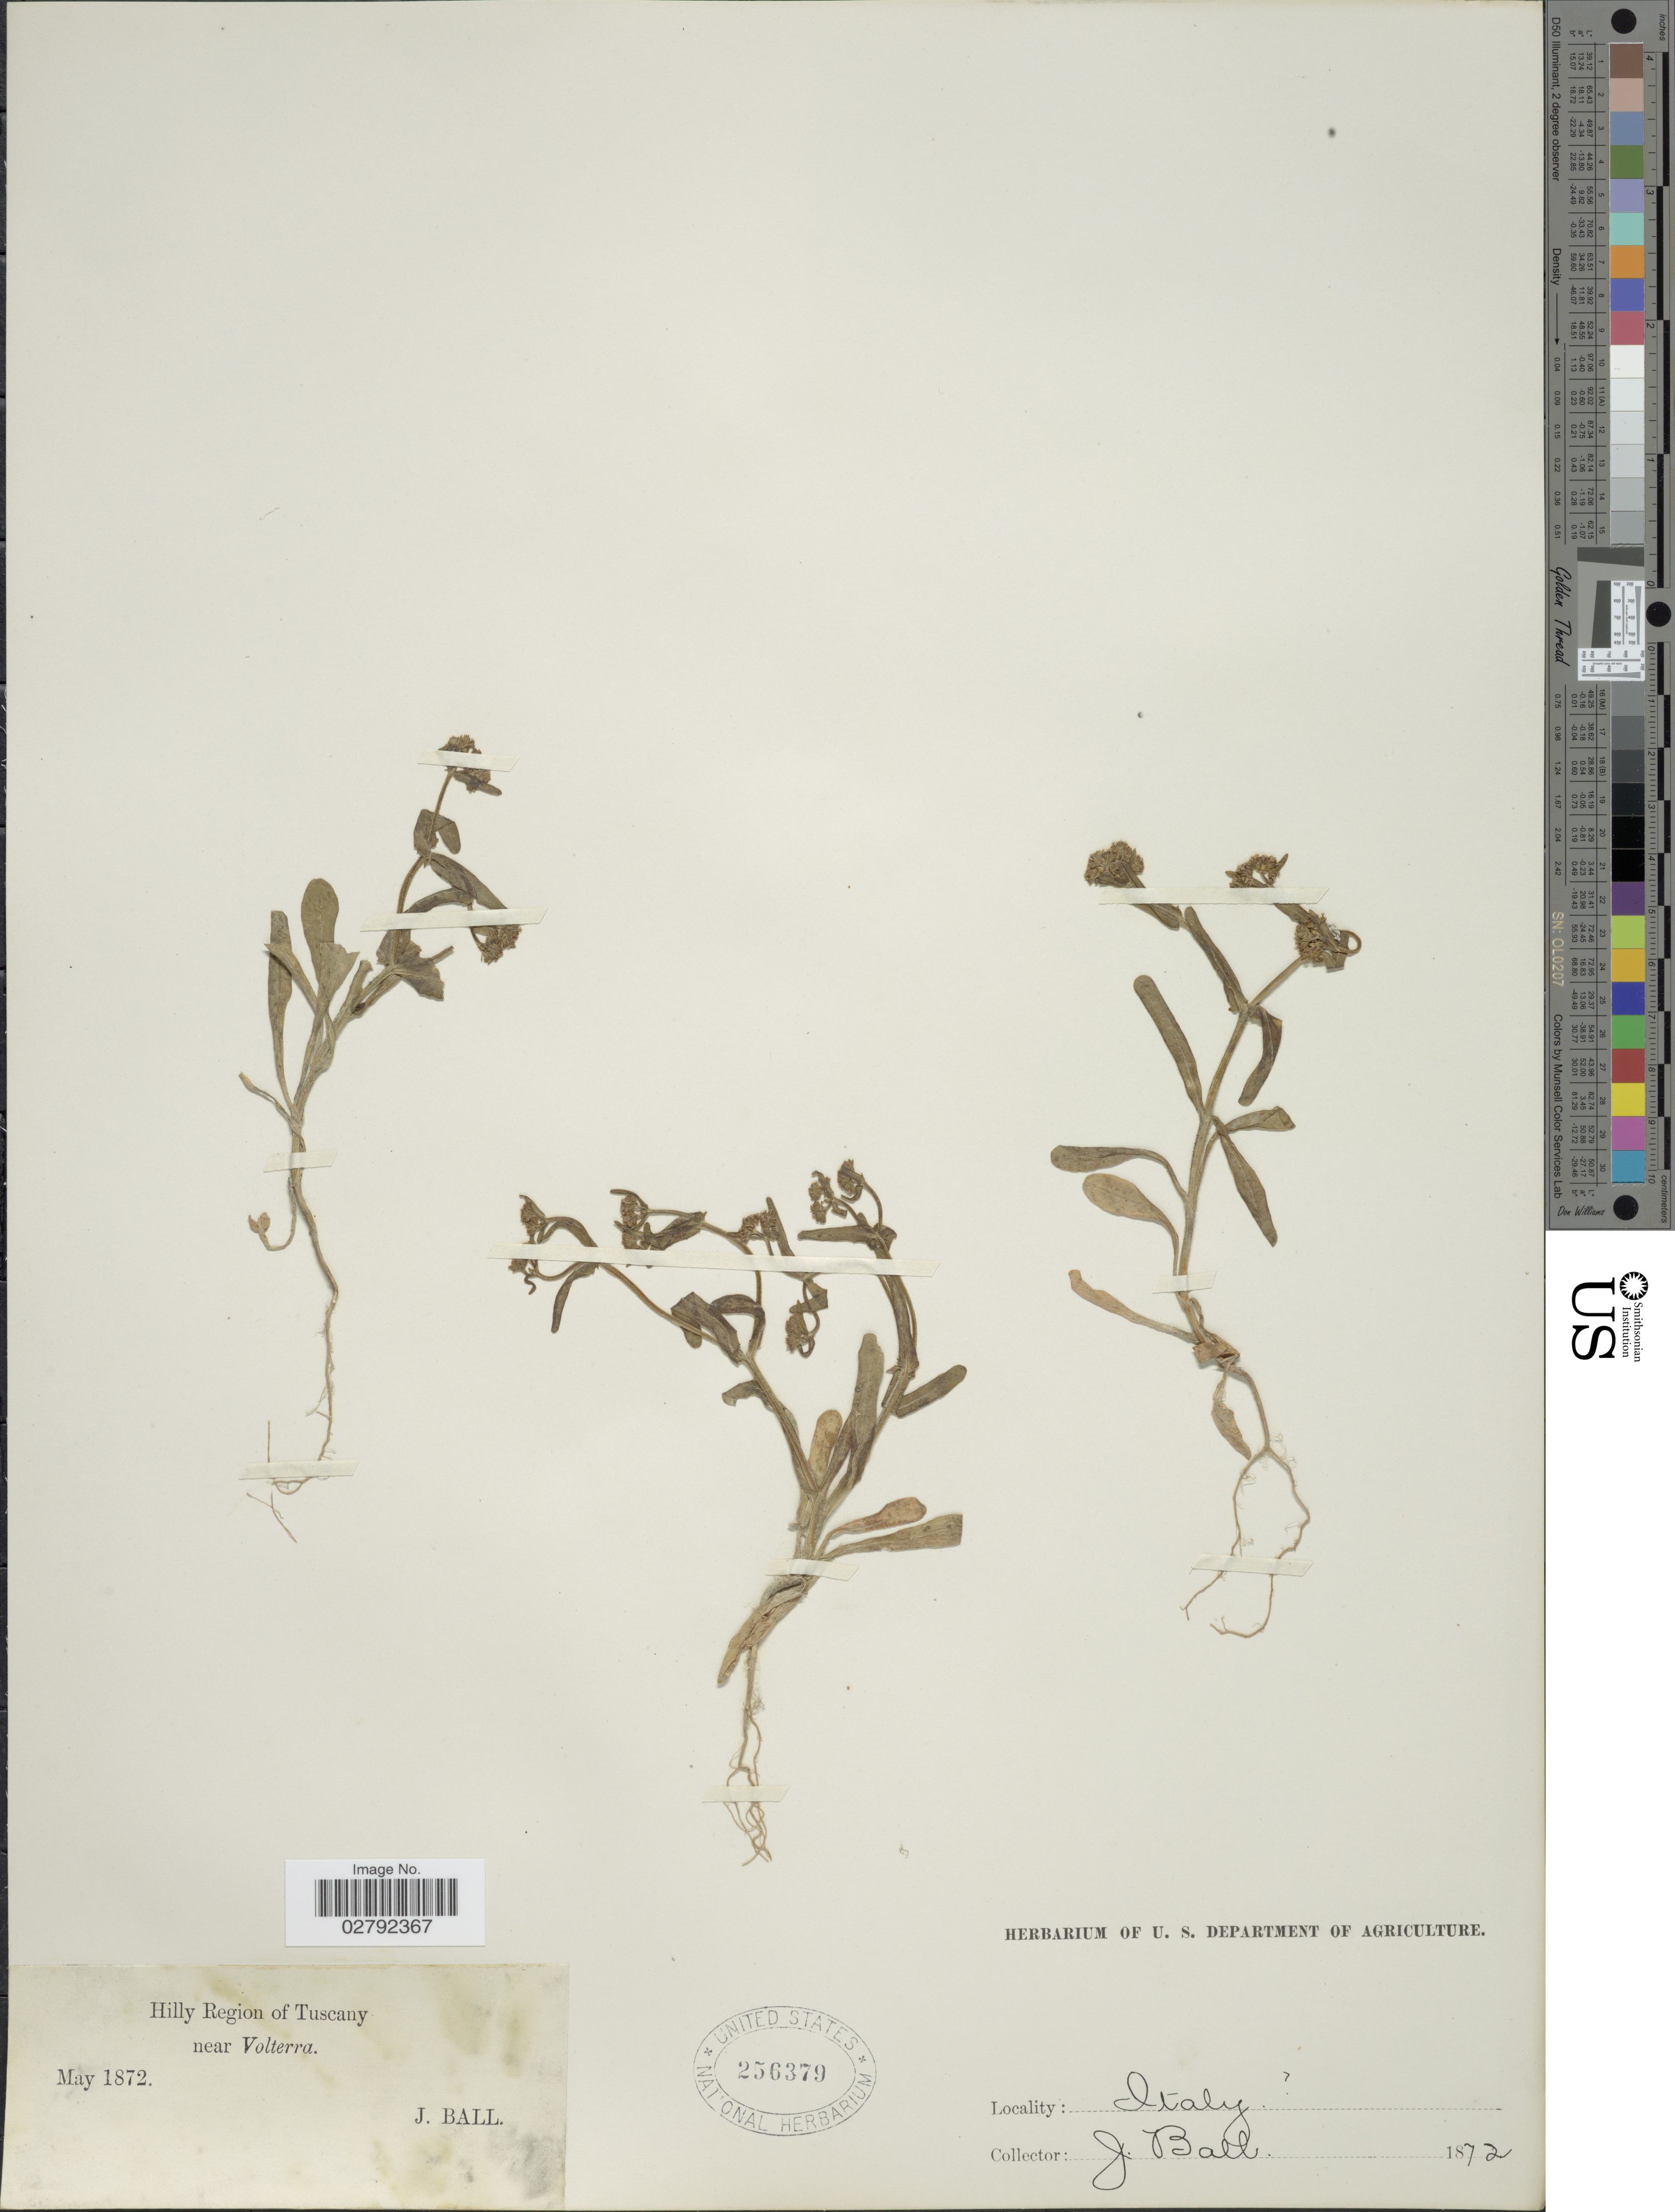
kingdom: Plantae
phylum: Tracheophyta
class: Magnoliopsida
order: Dipsacales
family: Caprifoliaceae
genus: Valerianella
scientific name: Valerianella sp.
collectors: J. Ball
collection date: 1872-05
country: Italy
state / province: Tuscany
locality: Hilly Region of Tuscany near Volterra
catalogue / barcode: US 256379